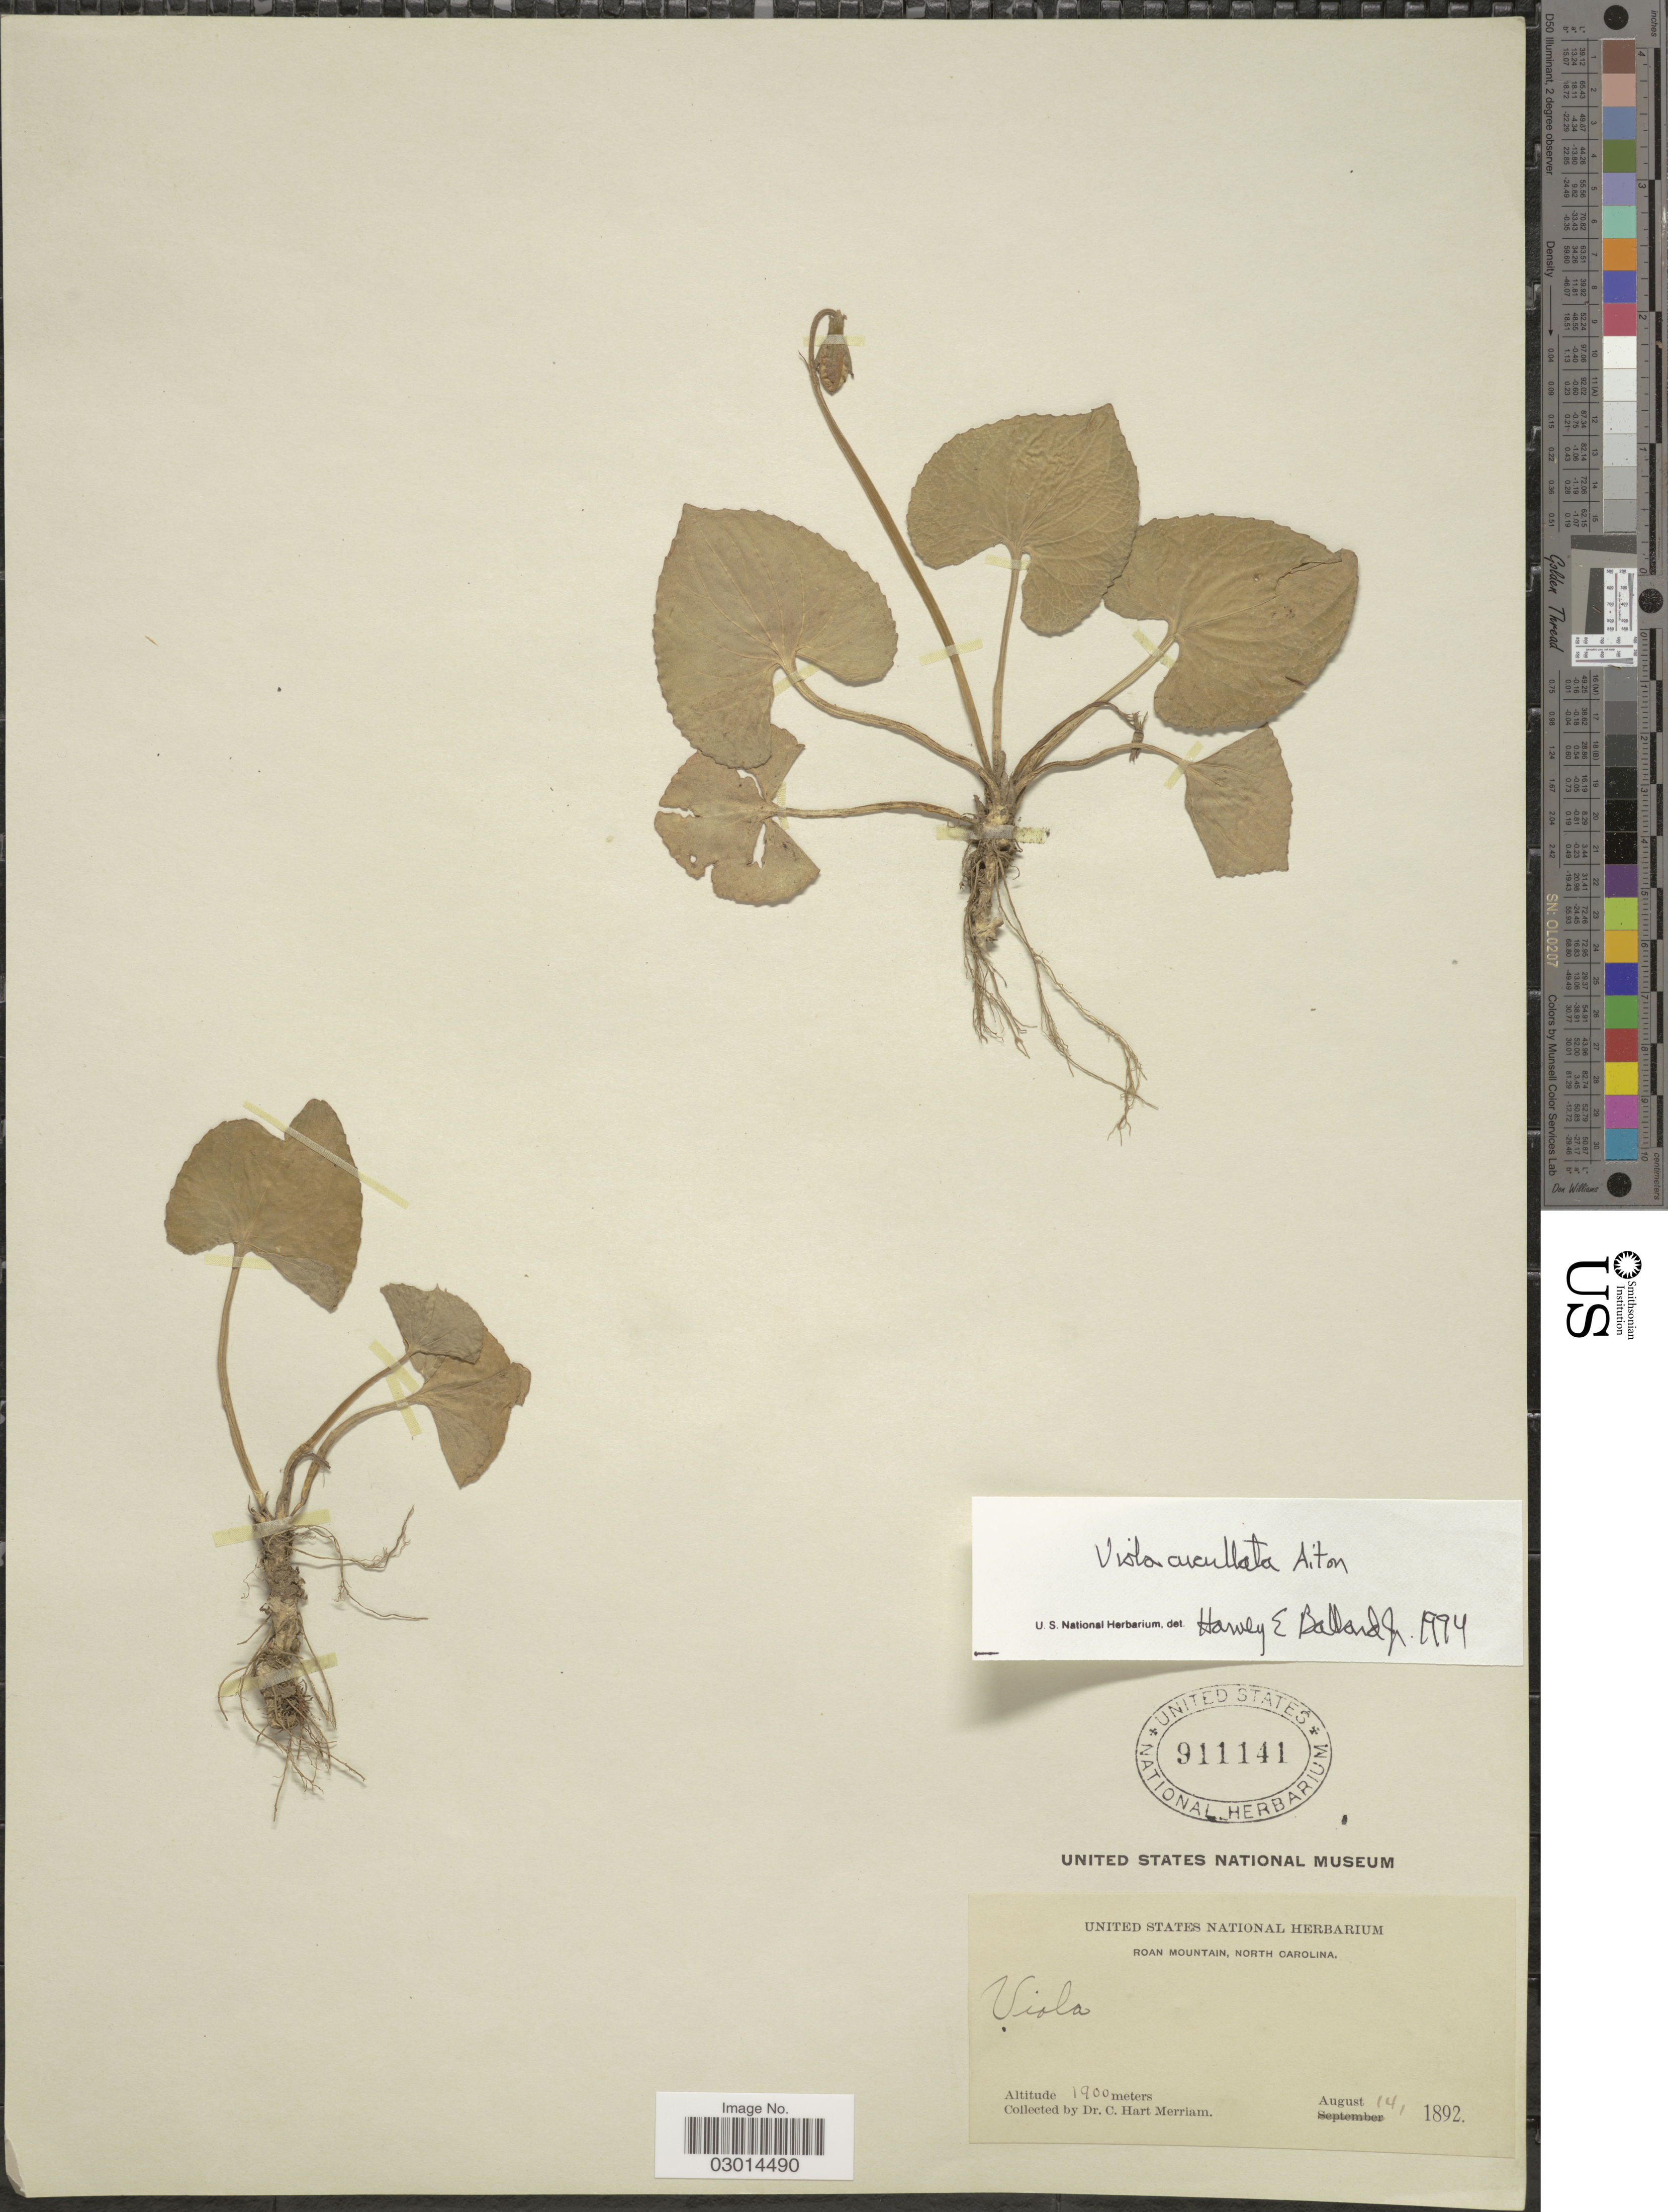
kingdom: Plantae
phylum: Tracheophyta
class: Magnoliopsida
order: Malpighiales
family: Violaceae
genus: Viola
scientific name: Viola cucullata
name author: Aiton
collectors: C. Merriam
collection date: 1892-08-14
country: United States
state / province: North Carolina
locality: Roan Mountain.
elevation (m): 1900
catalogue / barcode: US 911141